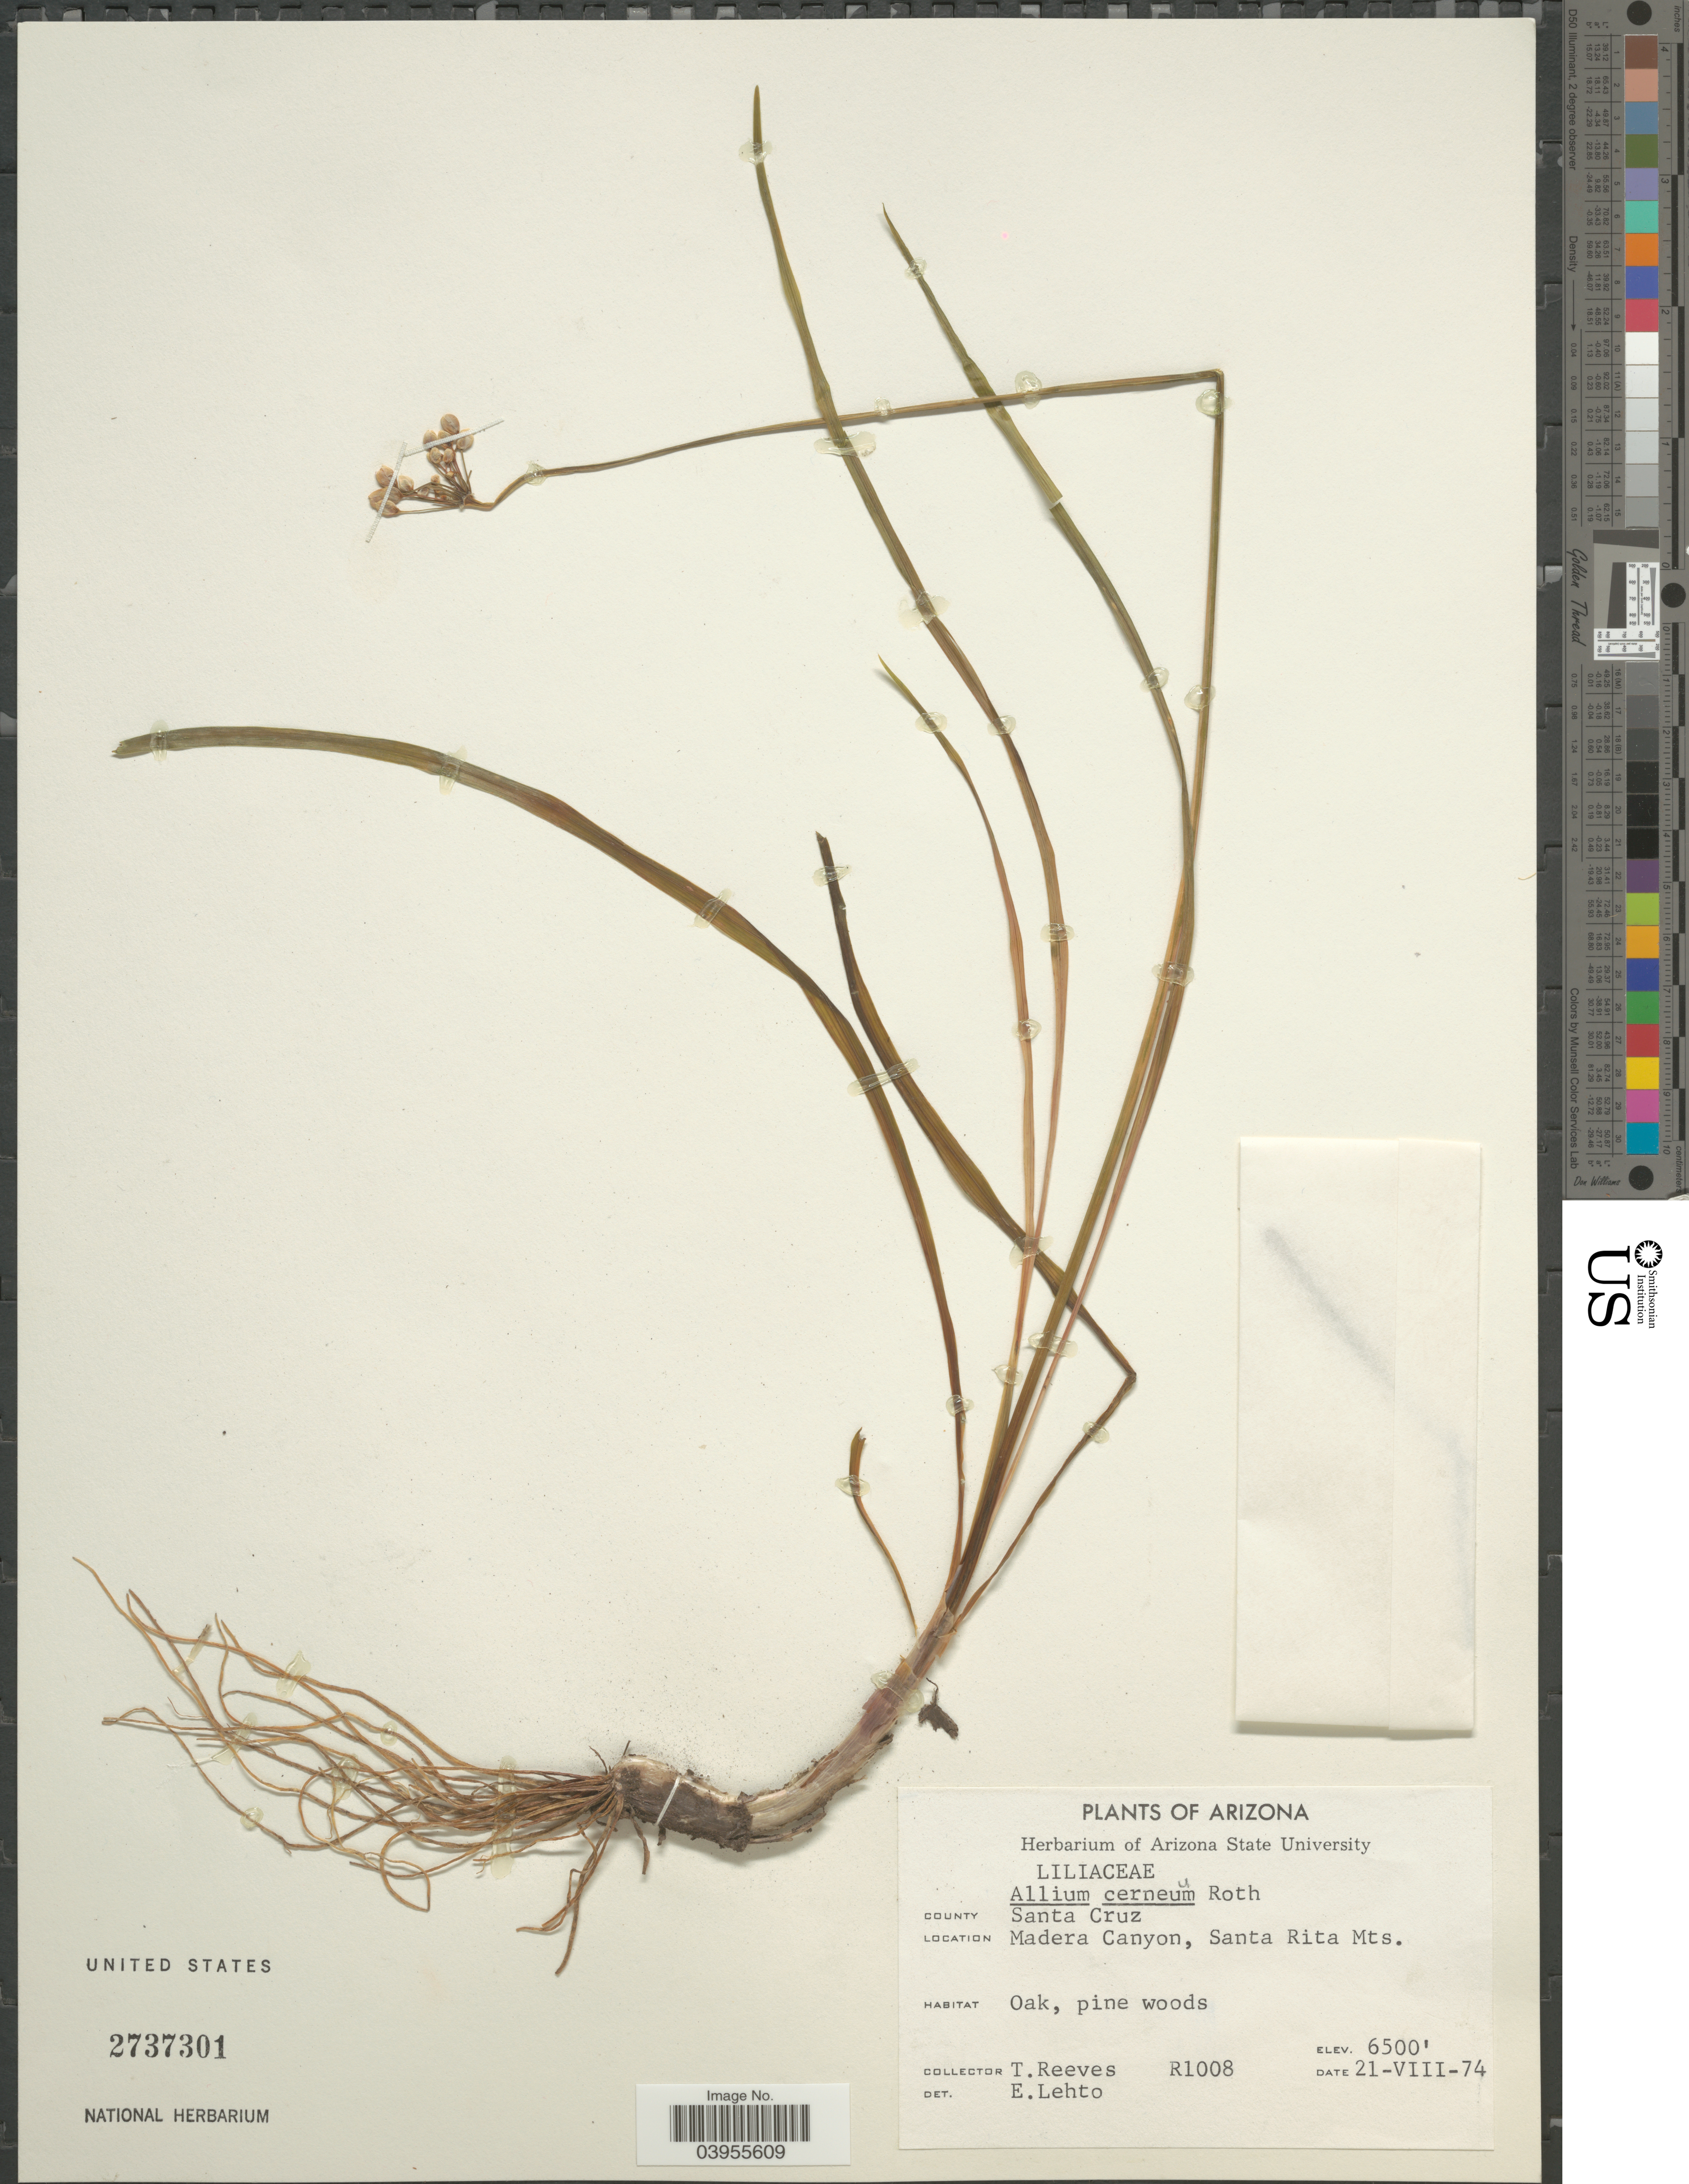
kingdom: Plantae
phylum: Tracheophyta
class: Liliopsida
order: Asparagales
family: Amaryllidaceae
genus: Allium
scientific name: Allium cernuum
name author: Roth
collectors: T. Reeves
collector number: R1008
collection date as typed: Transcribed d/m/y: 21/8/74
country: United States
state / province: Arizona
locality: County Santa Cruz. Madera Canyon, Santa Rita Mts.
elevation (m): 1981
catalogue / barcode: US 2737301